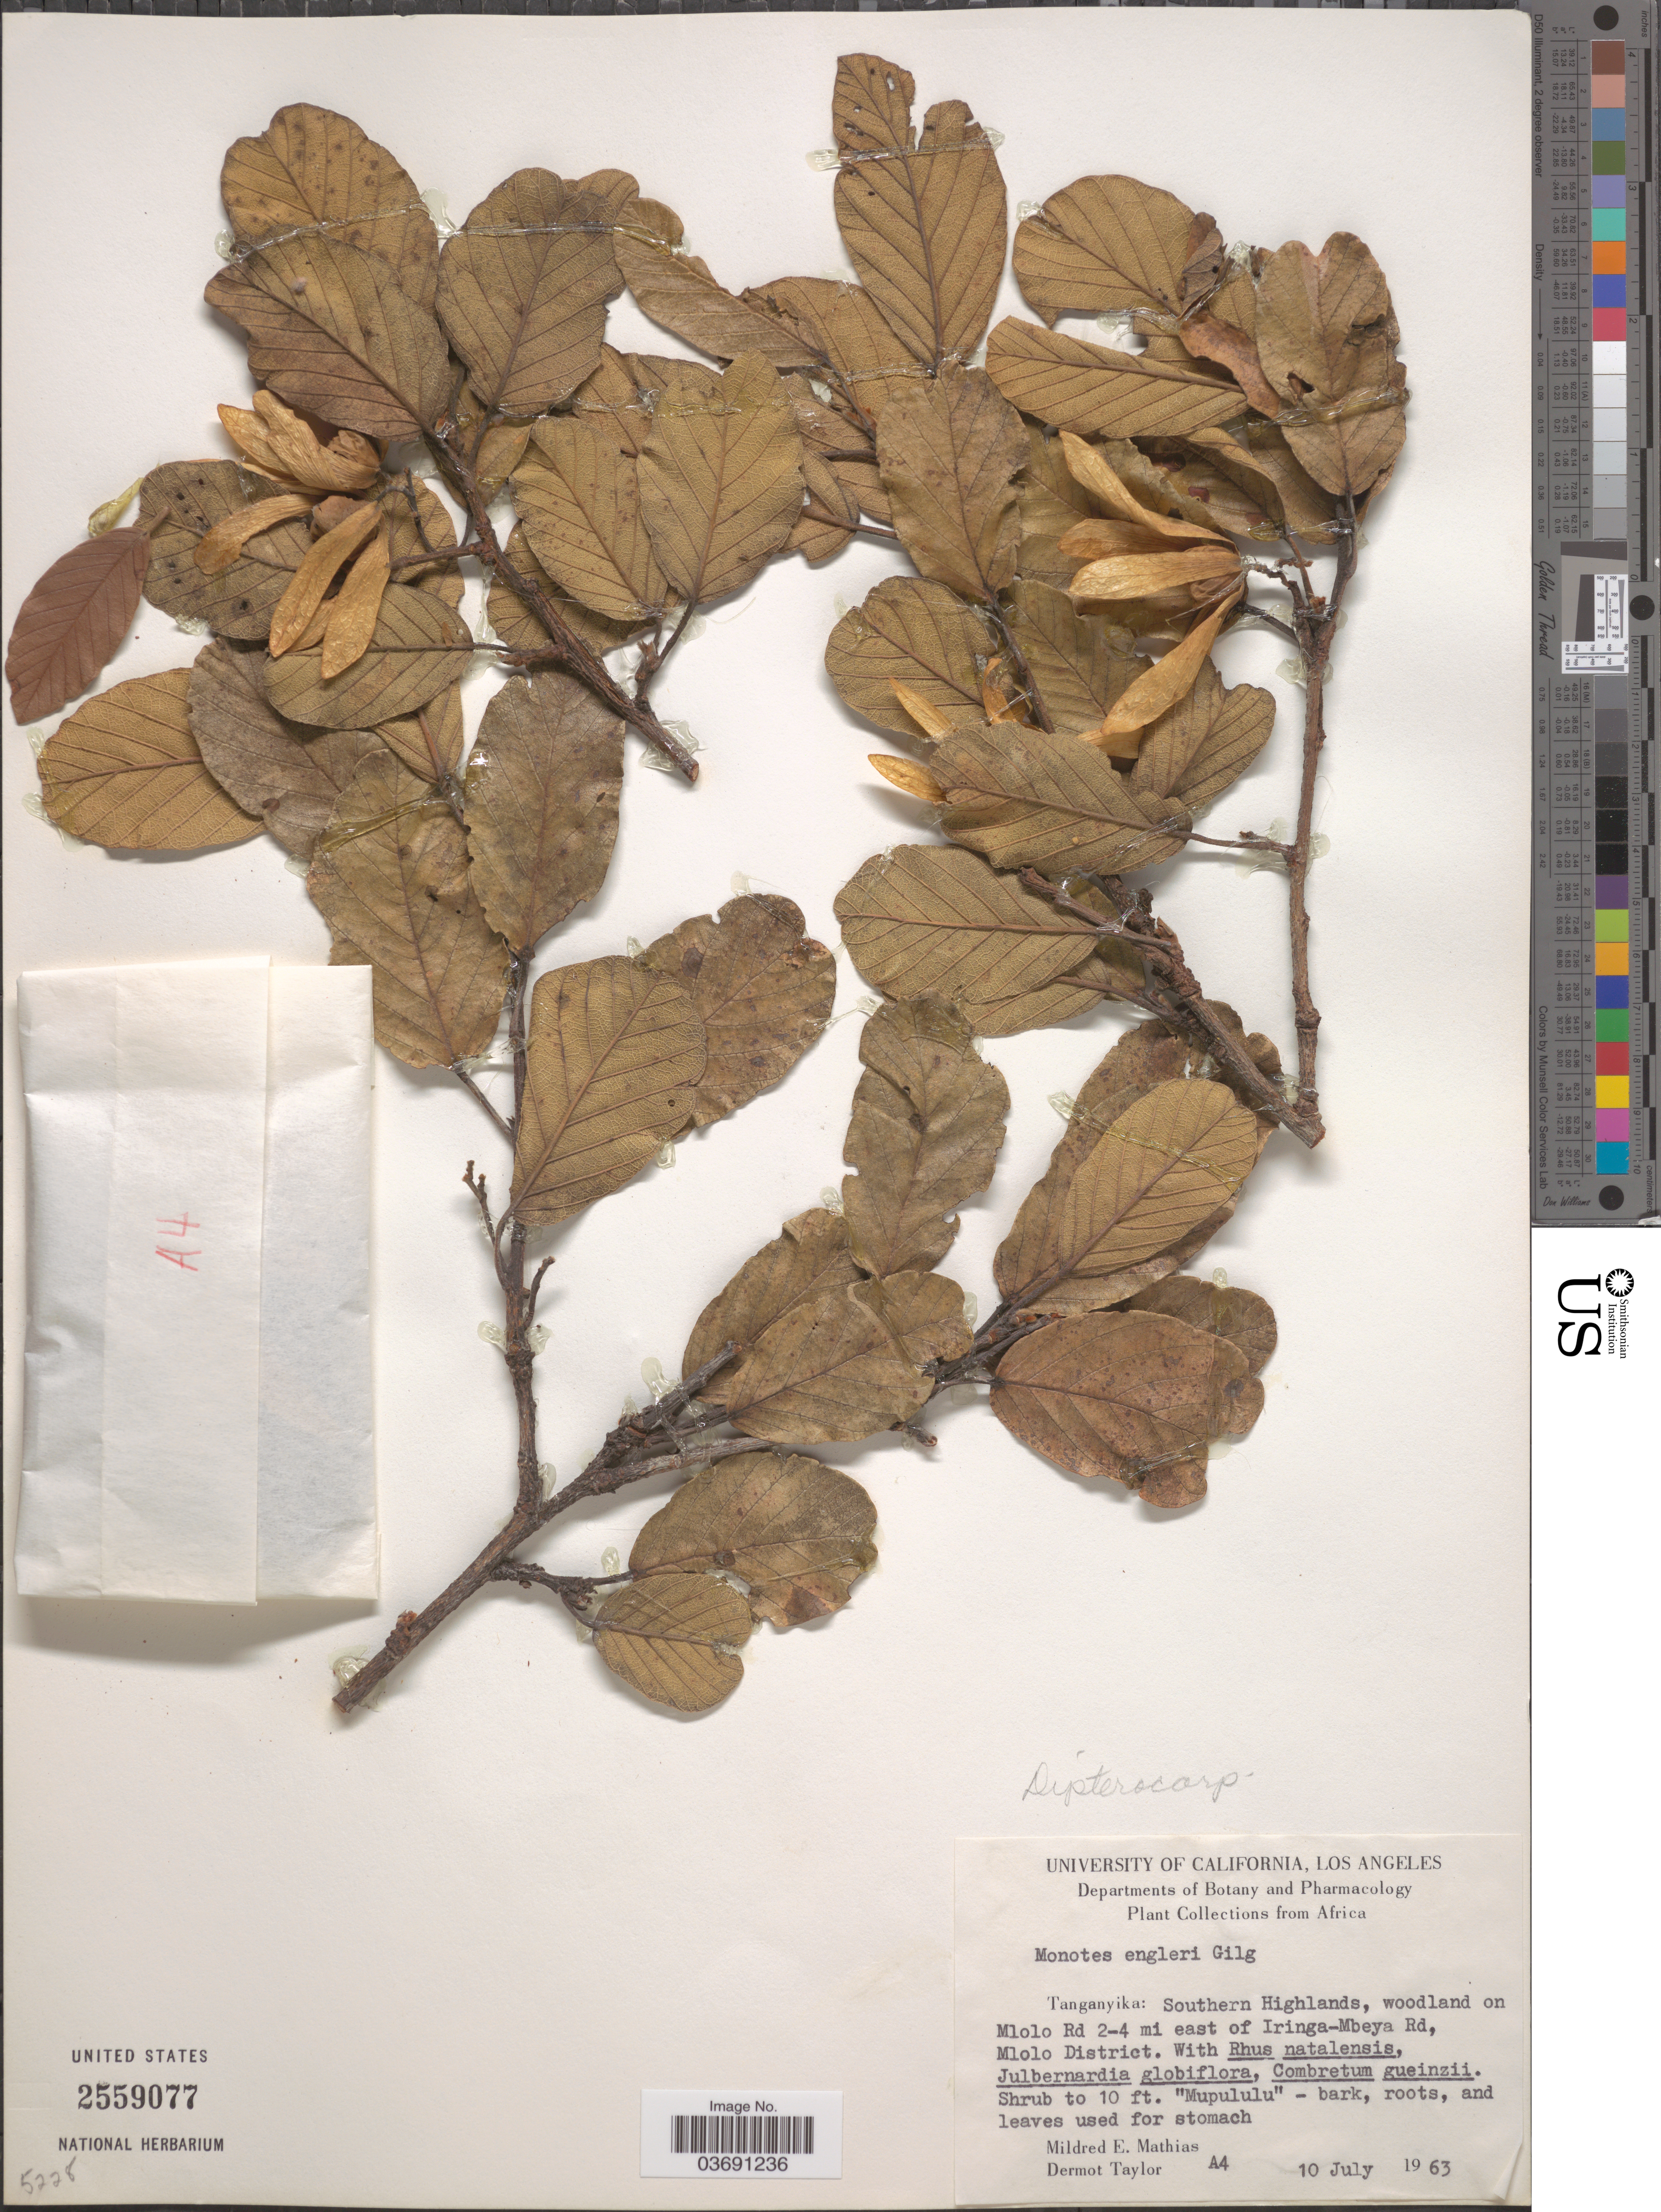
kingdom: Plantae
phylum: Tracheophyta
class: Magnoliopsida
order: Malvales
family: Dipterocarpaceae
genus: Monotes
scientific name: Monotes engleri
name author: Gilg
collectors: M. E. Mathias & D. Taylor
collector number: A4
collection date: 1963-07-10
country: Tanzania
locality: Tanganyika: Southern Highlands, woodland on Mlolo Rd 2-4 mi east of Iringa-Mbeya Rd, Mlolo District.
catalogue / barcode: US 2559077